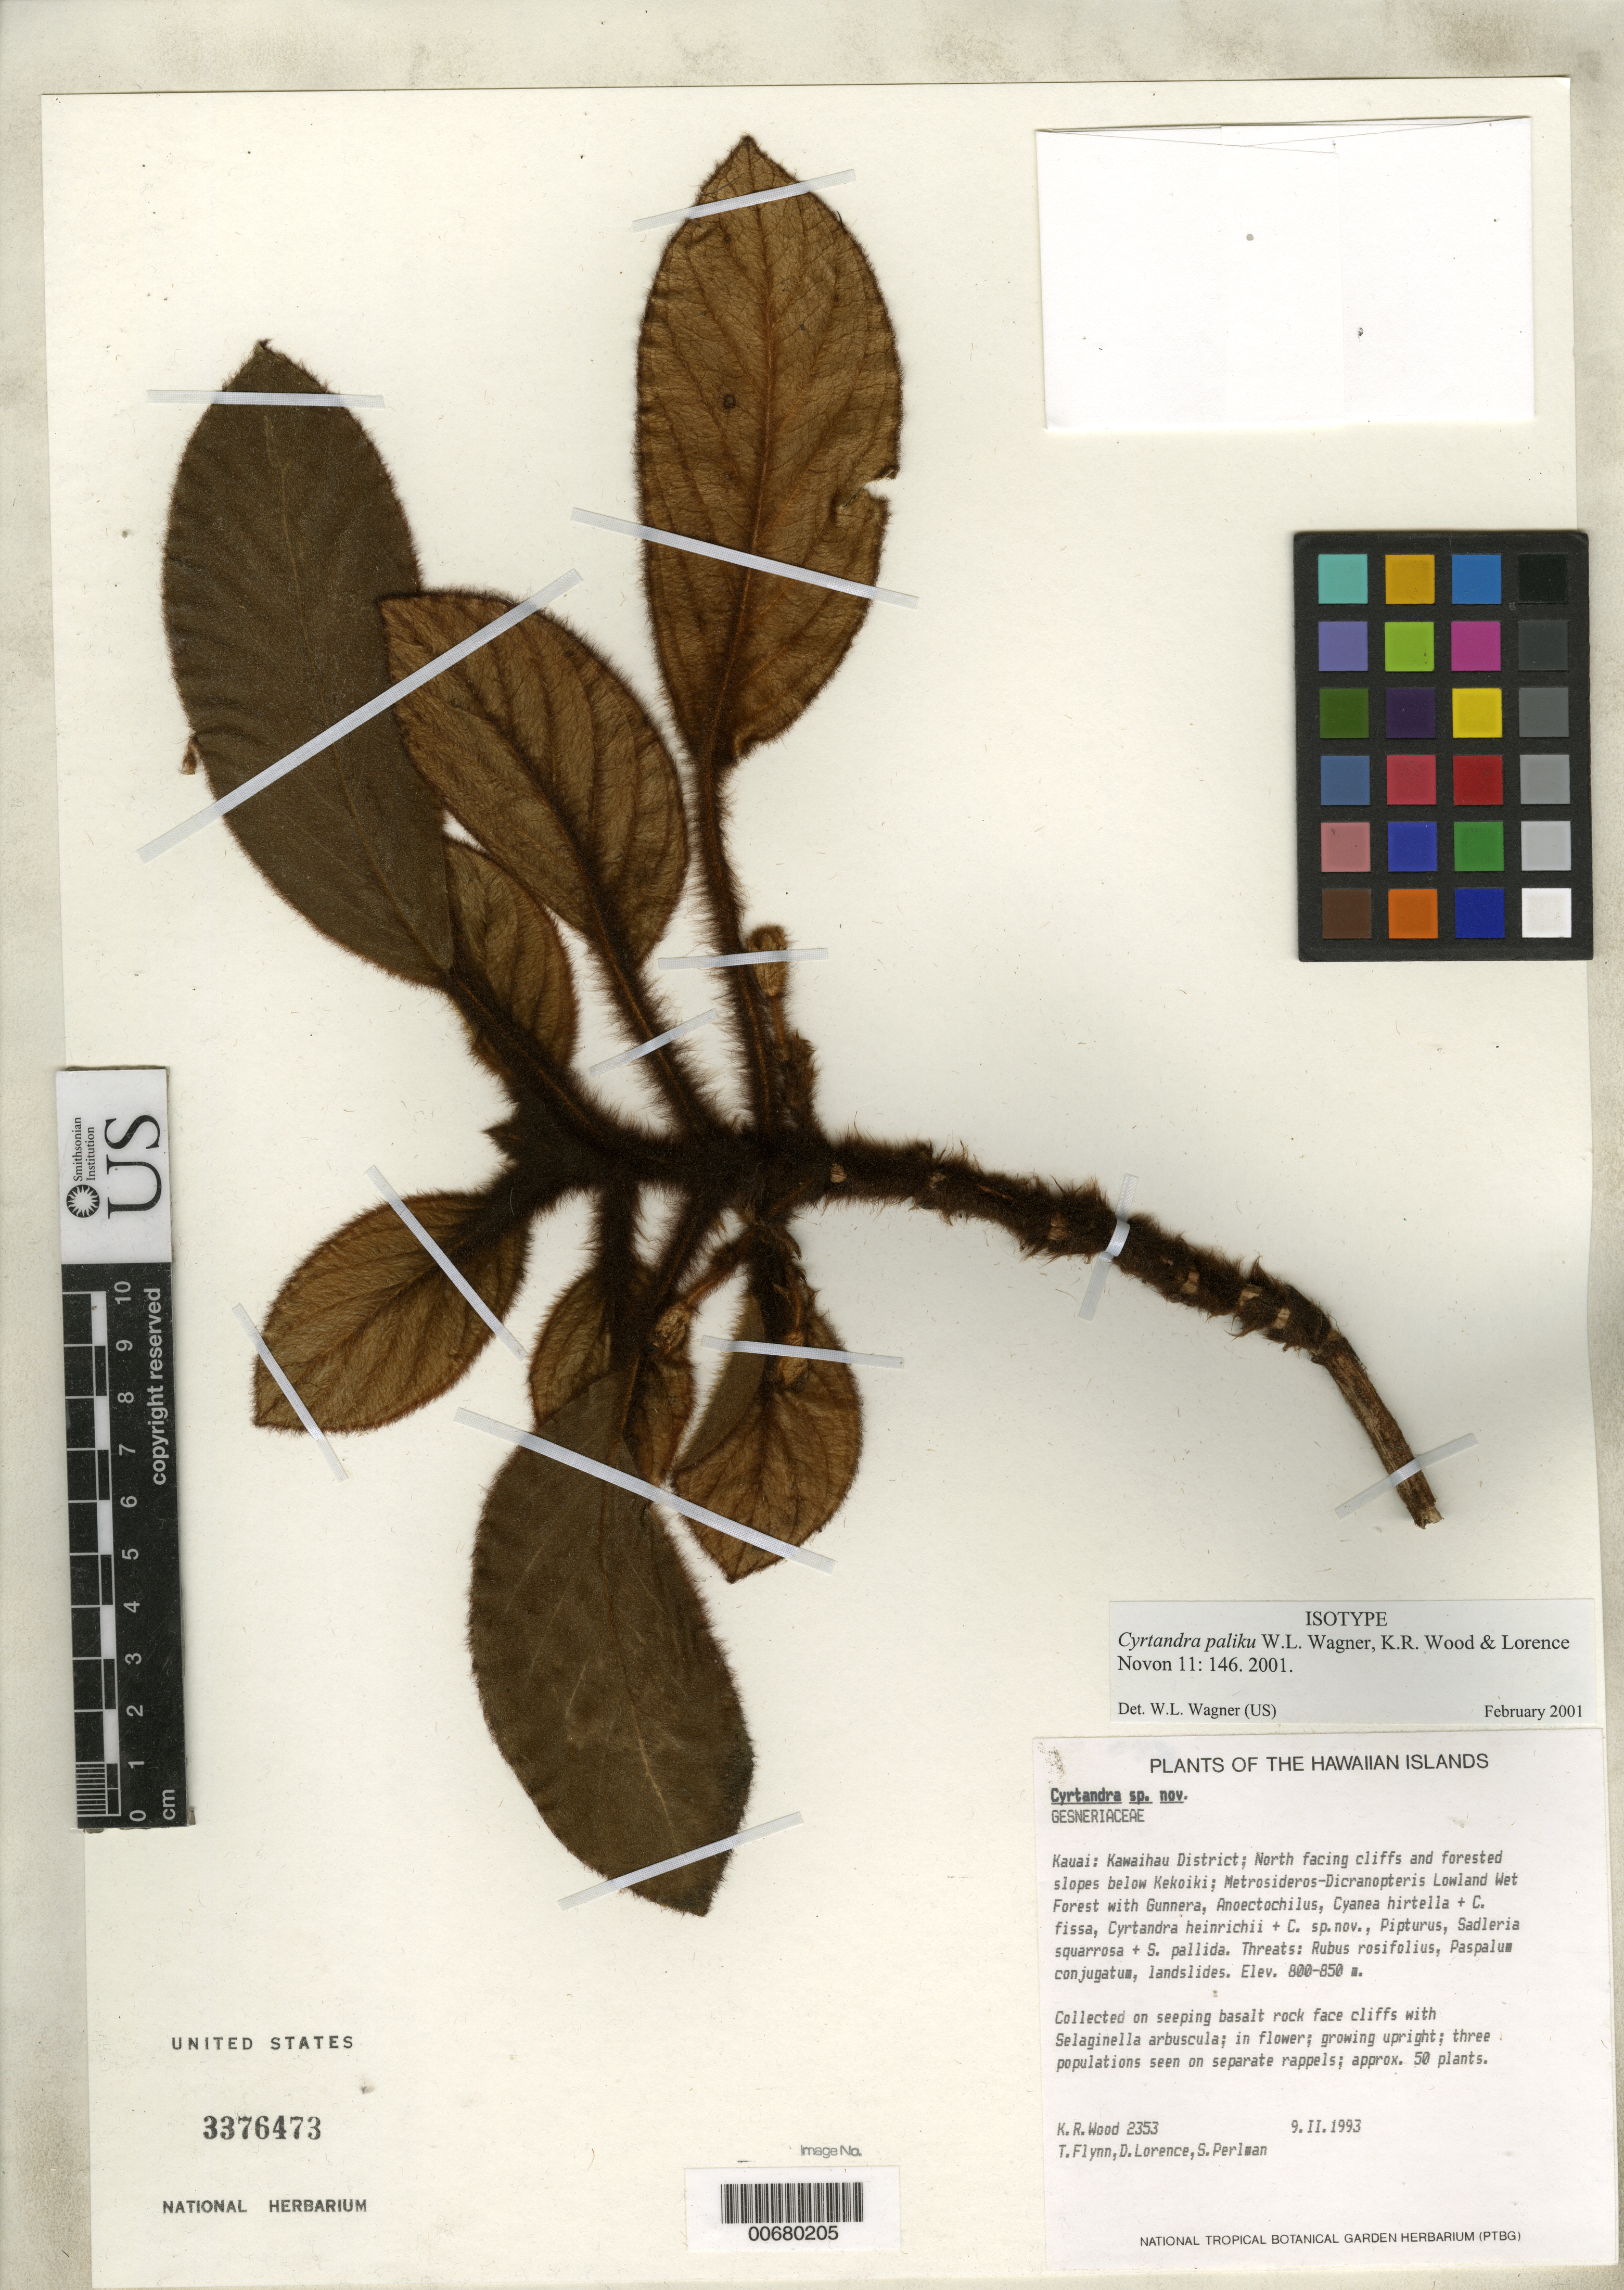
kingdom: Plantae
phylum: Tracheophyta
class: Magnoliopsida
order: Lamiales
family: Gesneriaceae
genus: Cyrtandra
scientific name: Cyrtandra paliku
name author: W.L. Wagner et al.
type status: Isotype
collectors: K. R. Wood, T. W. Flynn, D. Lorence & S. P. Perlman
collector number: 2353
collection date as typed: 09 Feb 1993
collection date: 1993-02-09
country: United States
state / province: Hawaii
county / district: Kauai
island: Kaua'i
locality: Kawaihau District; north facing cliffs and forested slopes below Kekoiki.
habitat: Seeping basalt rock face with Selaginella arbuscula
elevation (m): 800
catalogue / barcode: US 3376473